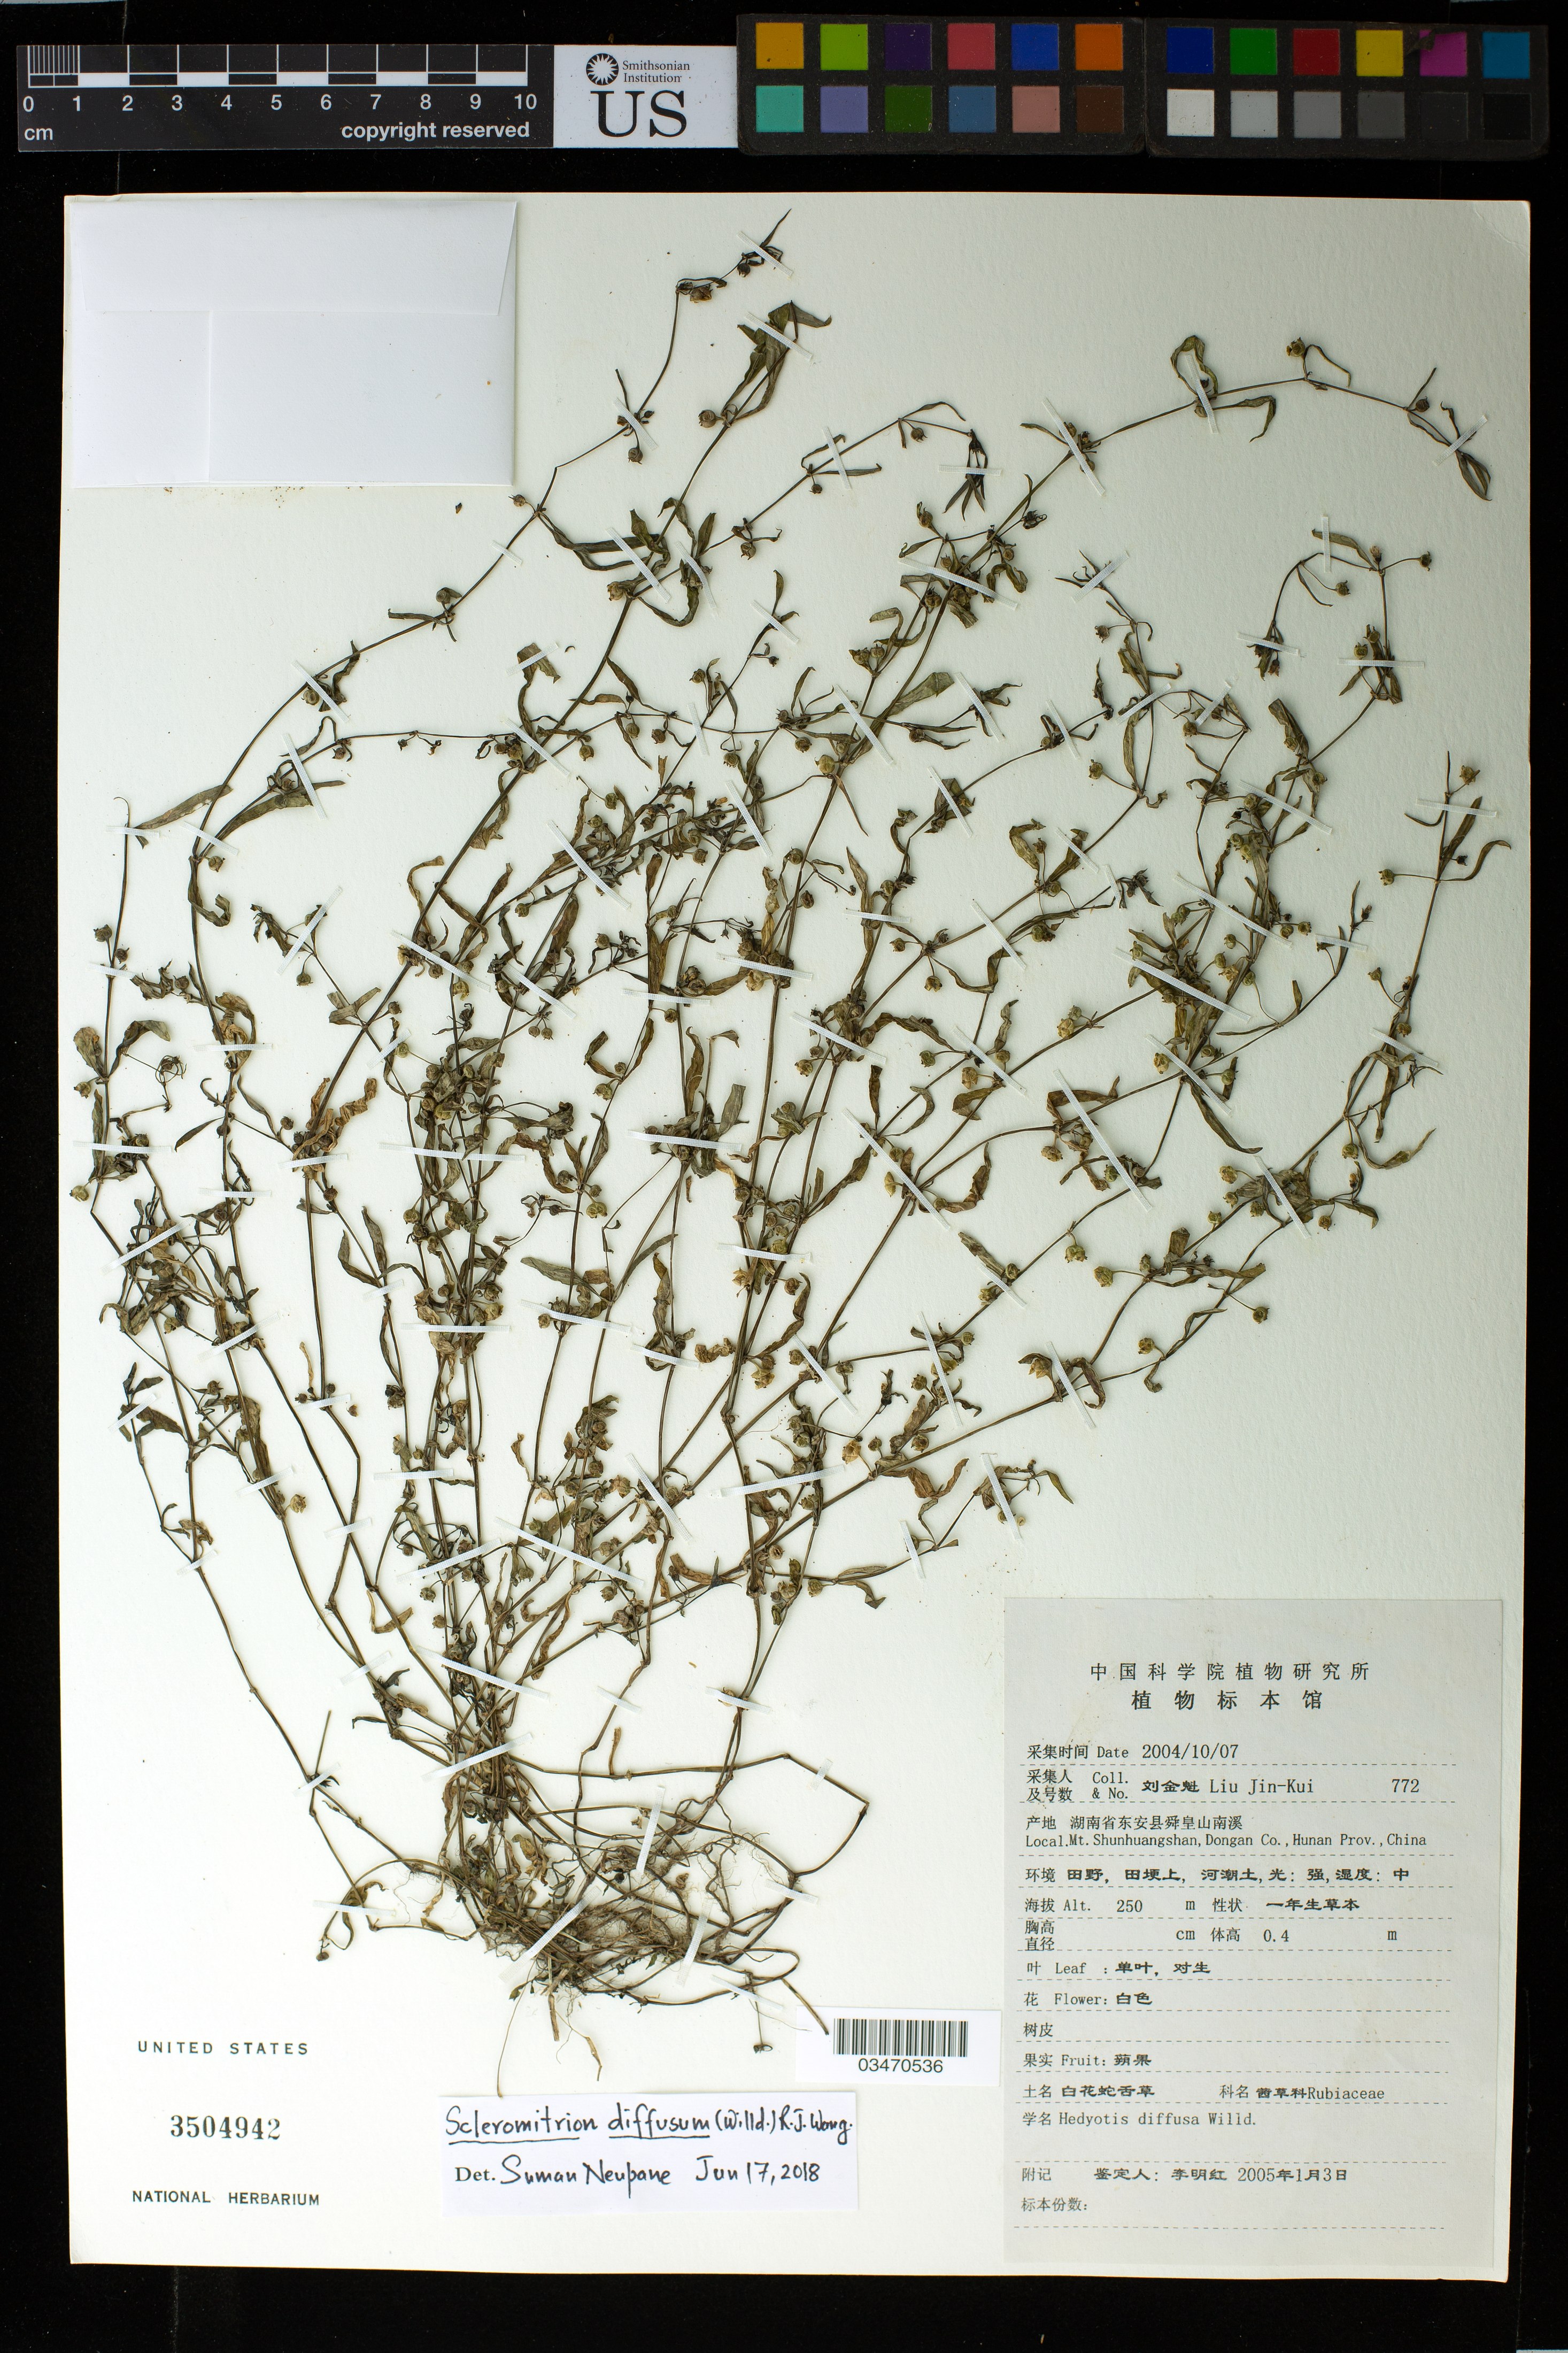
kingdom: Plantae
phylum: Tracheophyta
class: Magnoliopsida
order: Gentianales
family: Rubiaceae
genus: Scleromitrion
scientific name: Scleromitrion diffusum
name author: (Willd.) R.J. Wang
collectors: J. K. Liu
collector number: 772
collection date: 2004-10-07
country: China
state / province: Hunan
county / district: Dongan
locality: Mt. Shunhuangshan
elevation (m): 250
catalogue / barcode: US 3504942